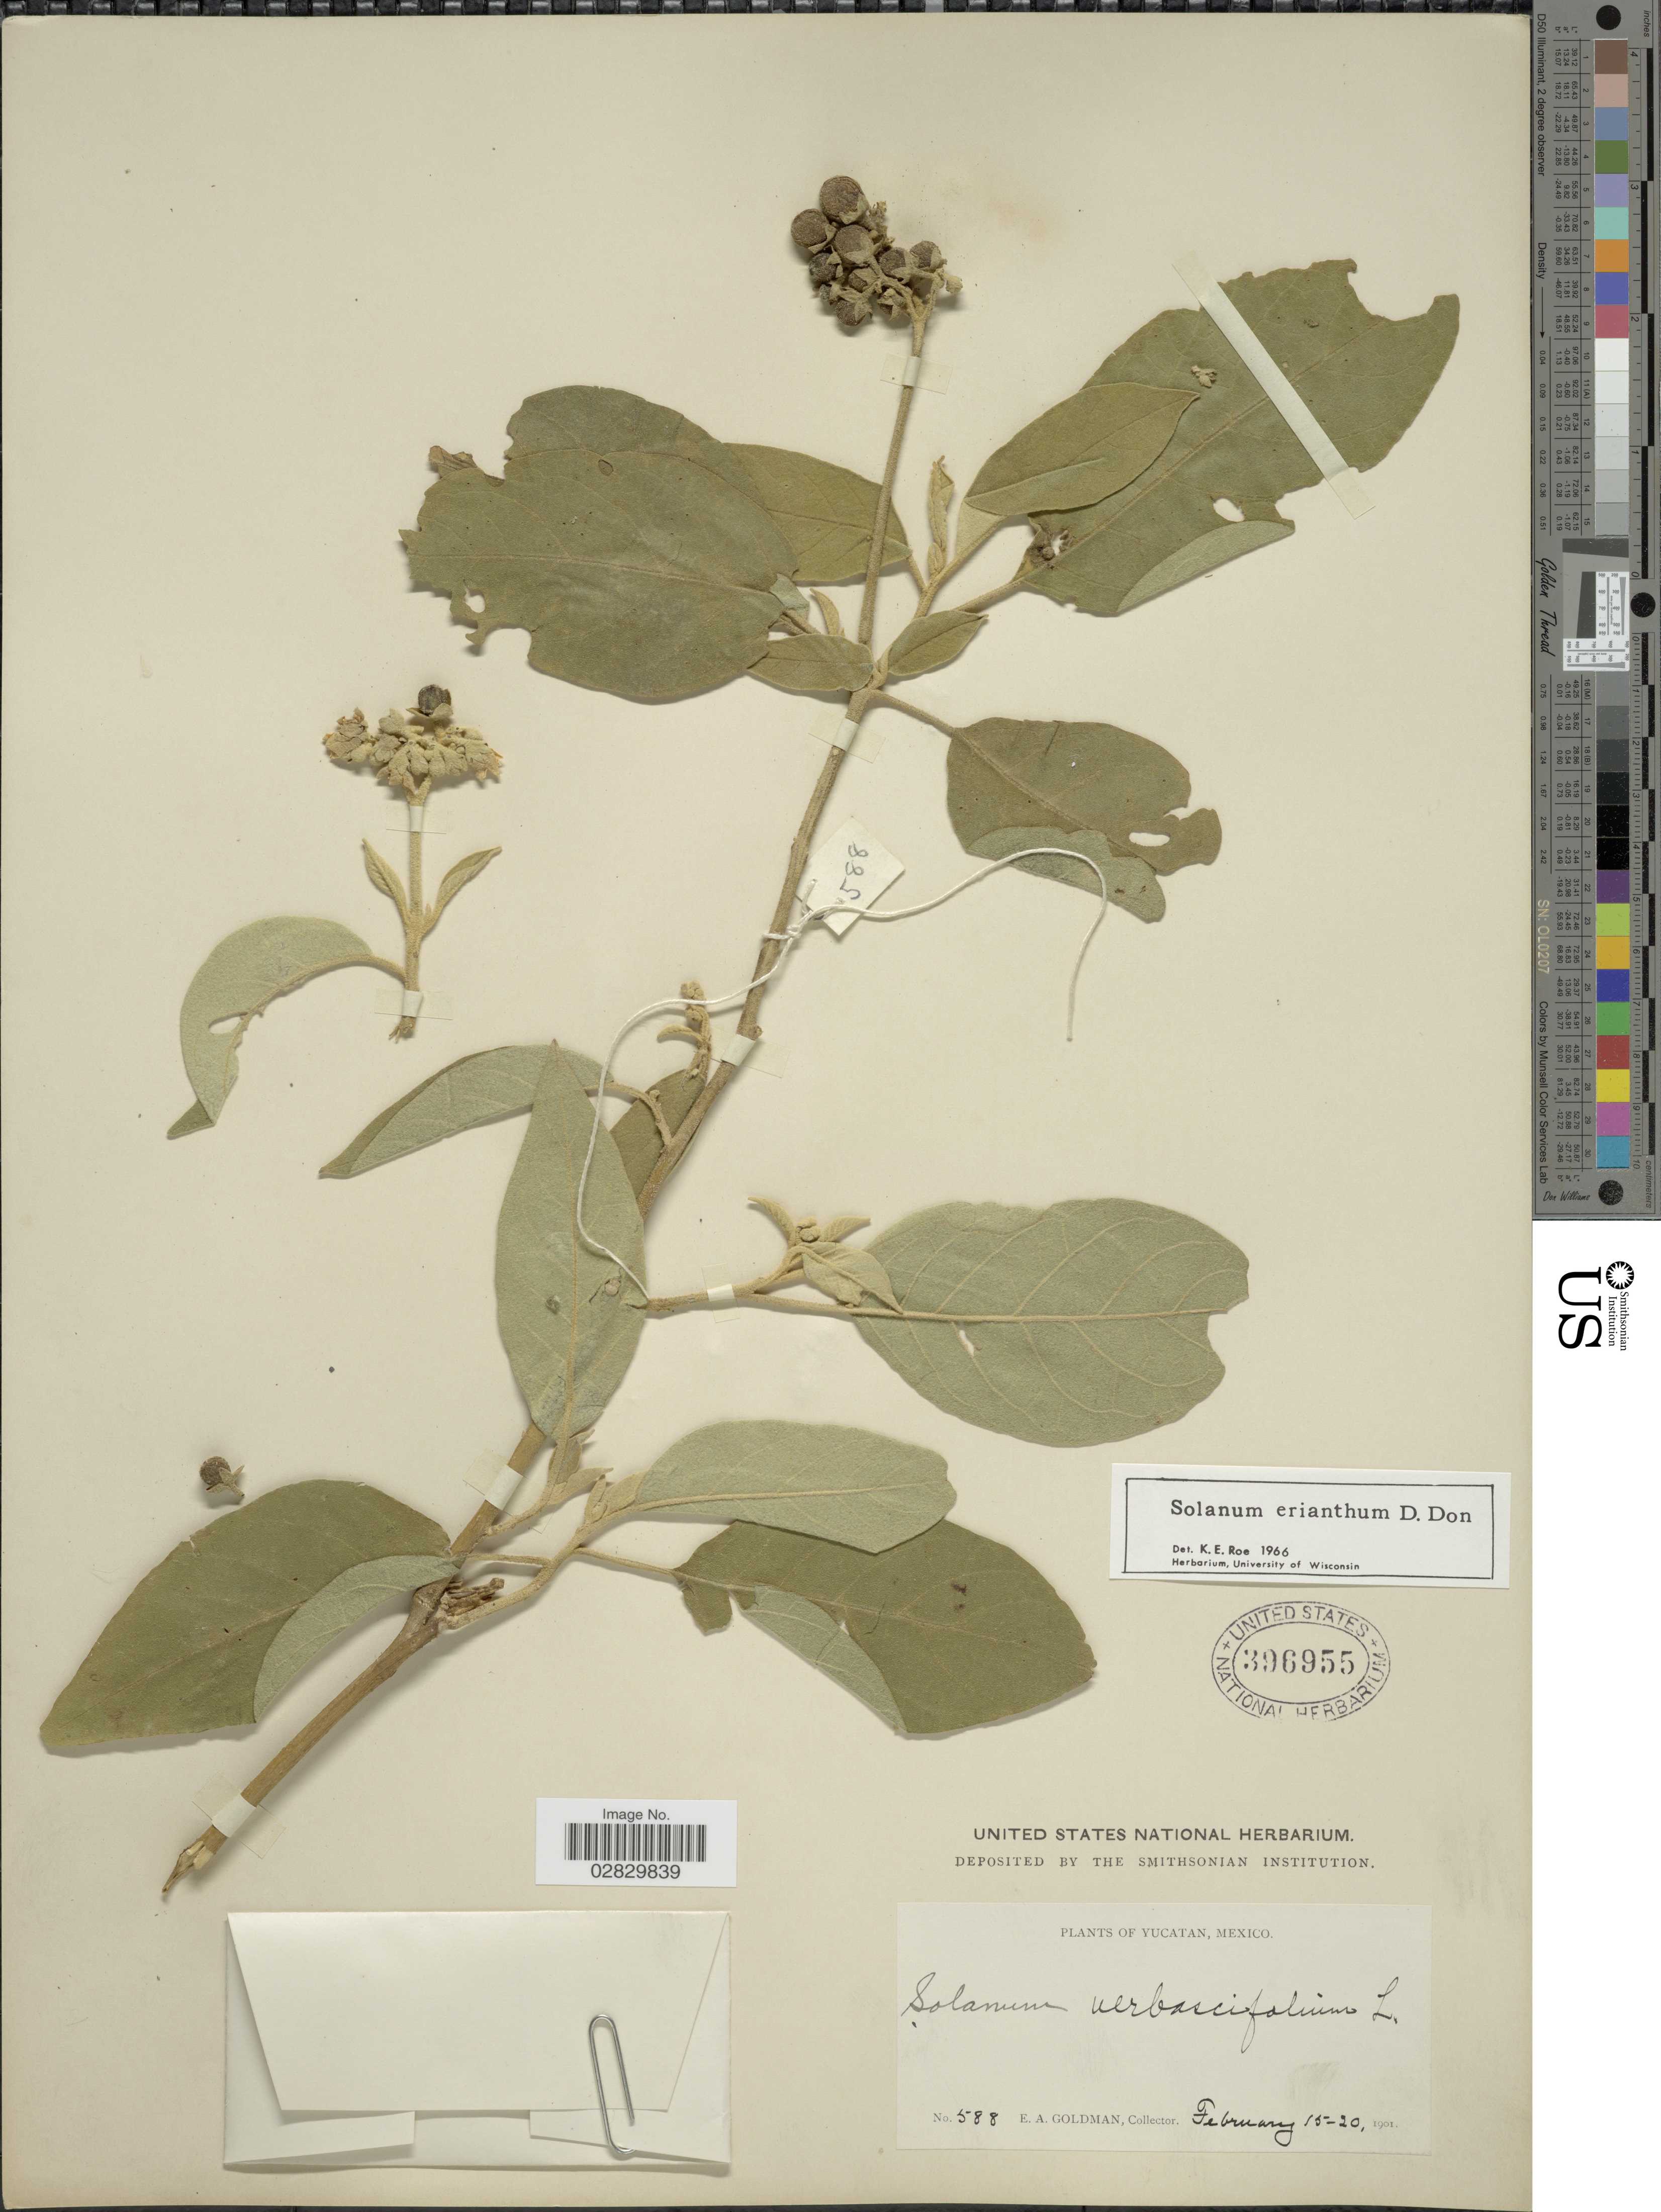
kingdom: Plantae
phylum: Tracheophyta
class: Magnoliopsida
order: Solanales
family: Solanaceae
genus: Solanum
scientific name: Solanum erianthum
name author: D. Don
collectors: E. A. Goldman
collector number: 588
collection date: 1901-02-15/1901-02-20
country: Mexico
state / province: Yucatán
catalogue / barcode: US 396955